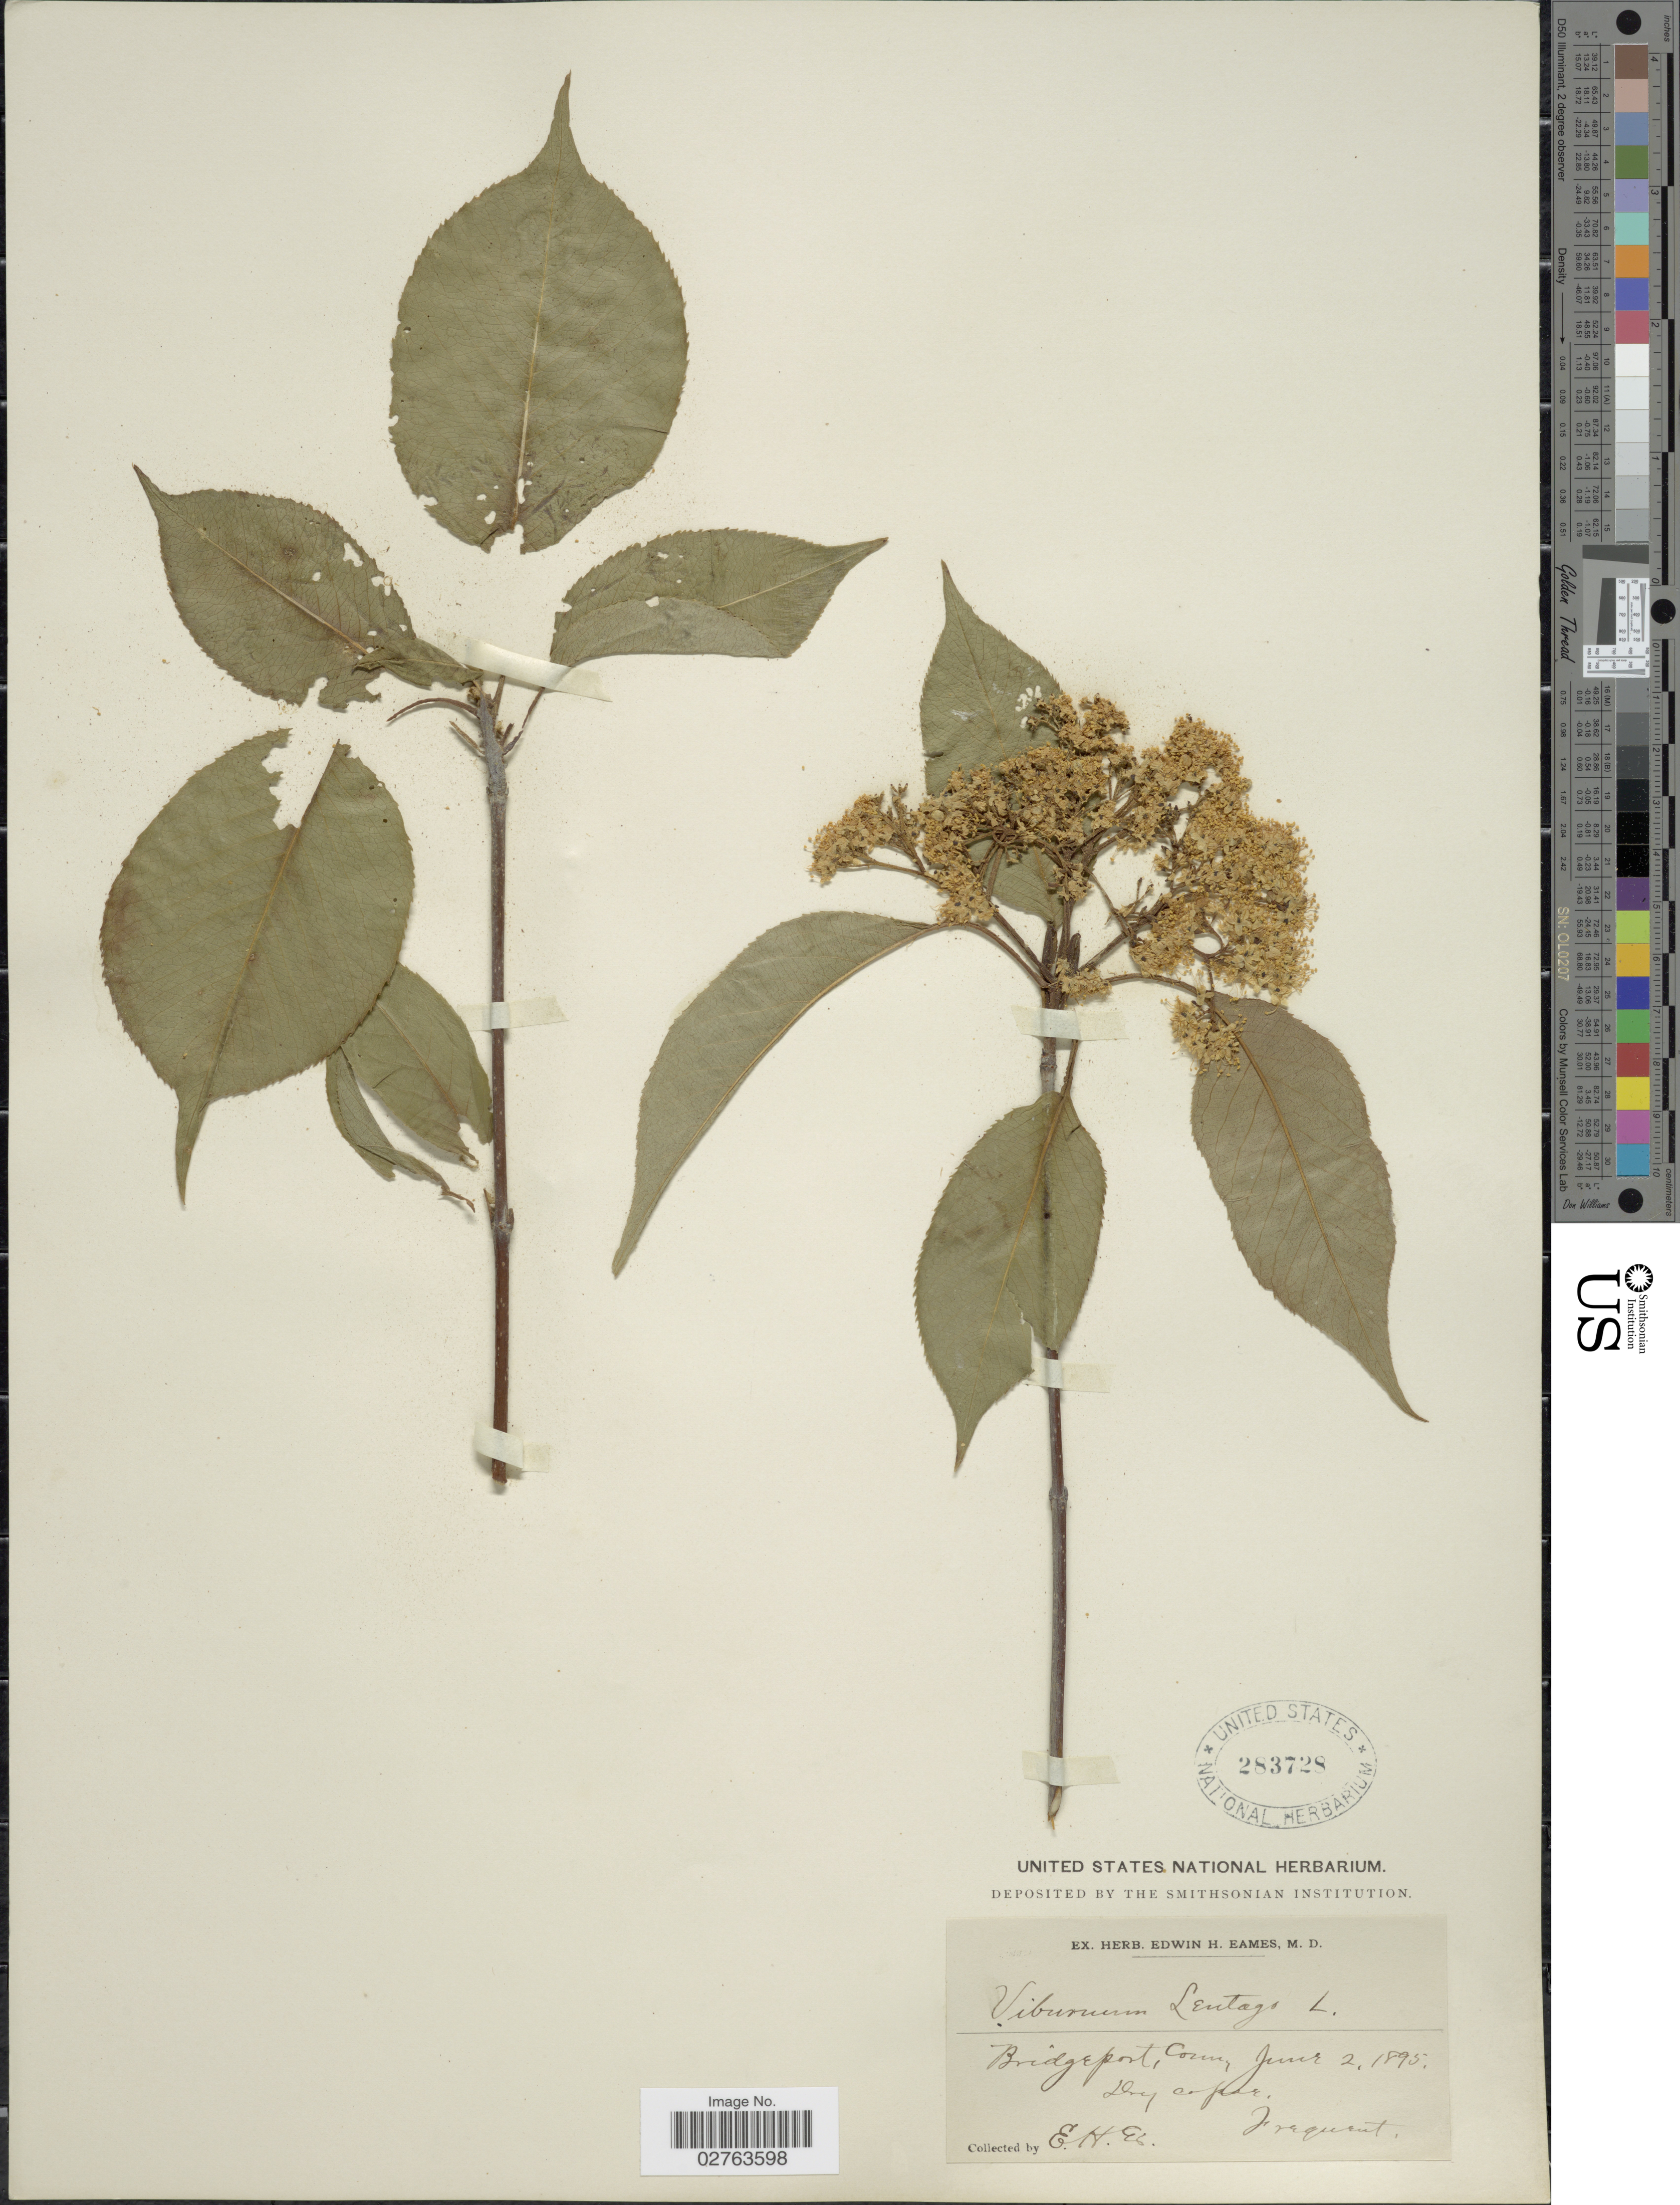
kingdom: Plantae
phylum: Tracheophyta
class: Magnoliopsida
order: Dipsacales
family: Viburnaceae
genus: Viburnum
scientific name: Viburnum lentago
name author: L.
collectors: E. H. Eames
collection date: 1895-06-02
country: United States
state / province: Connecticut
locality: Bridgeport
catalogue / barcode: US 283728